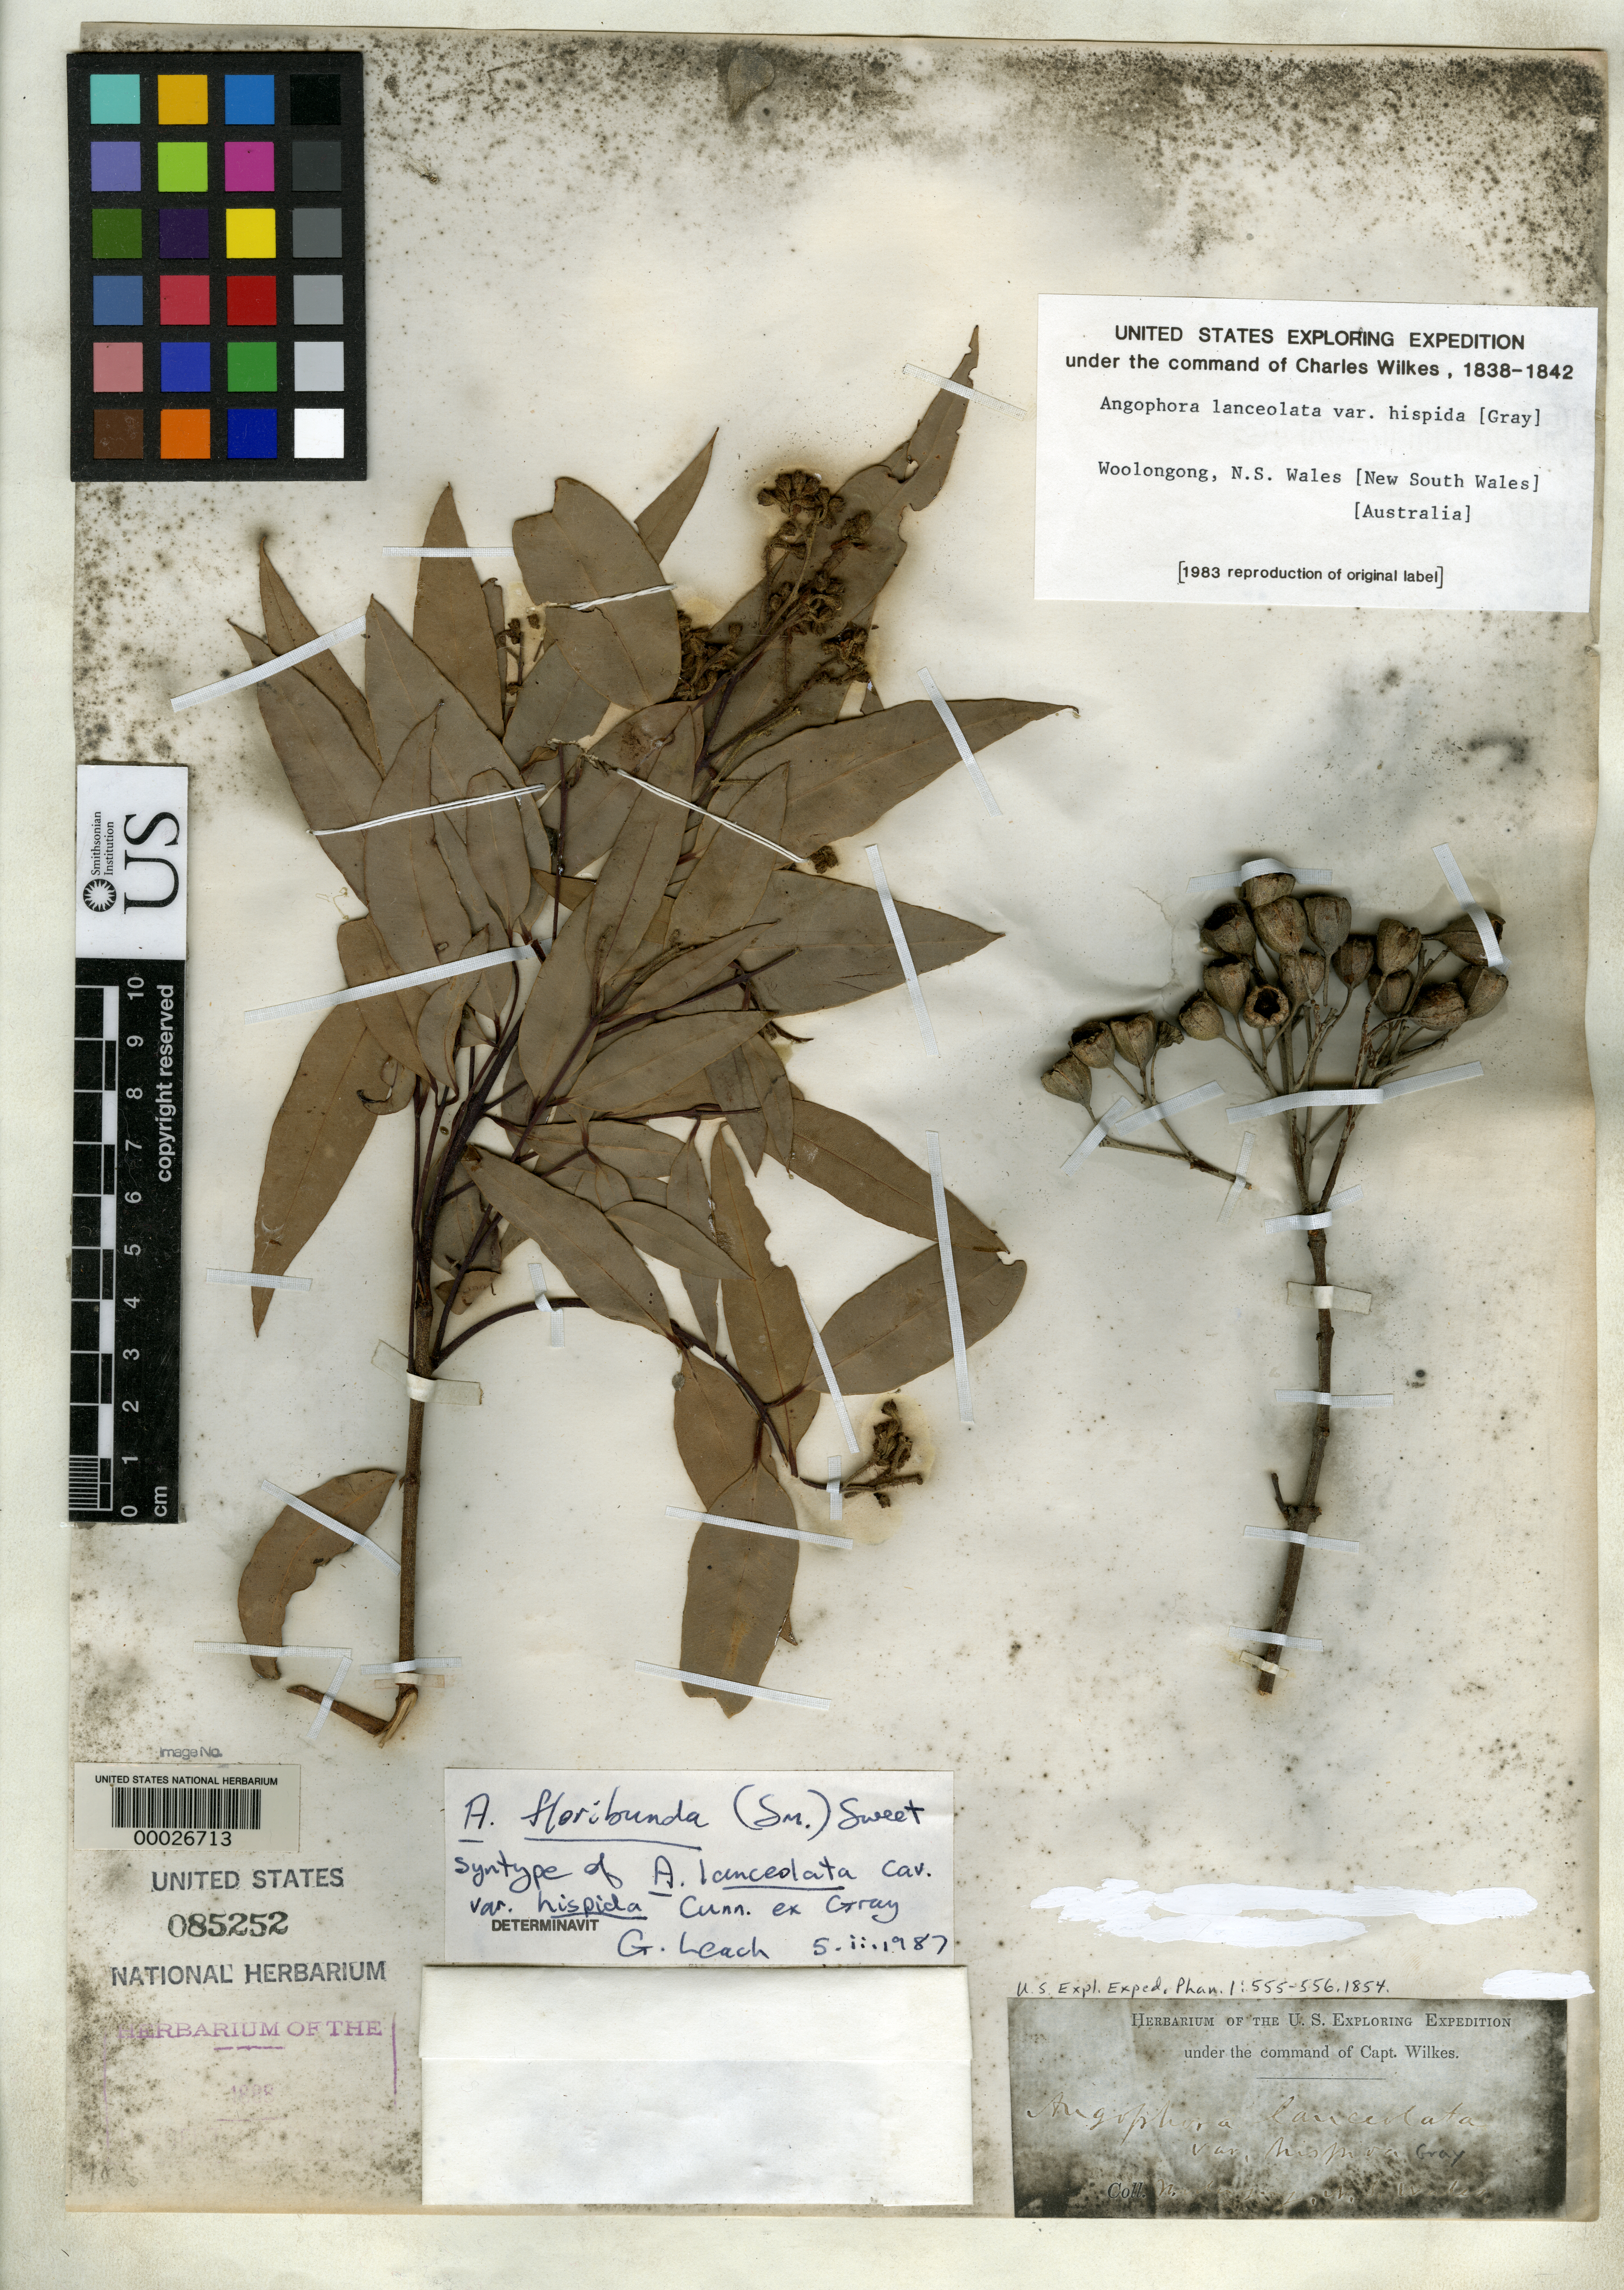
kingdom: Plantae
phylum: Tracheophyta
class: Magnoliopsida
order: Myrtales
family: Myrtaceae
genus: Angophora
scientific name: Angophora lanceolata var. hispida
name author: A. Gray in Wilkes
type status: Holotype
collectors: Wilkes Explor. Exped.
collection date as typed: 1838 to -- --- 1842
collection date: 1838/1842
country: Australia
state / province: New South Wales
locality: Near Sidney.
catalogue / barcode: US 85252